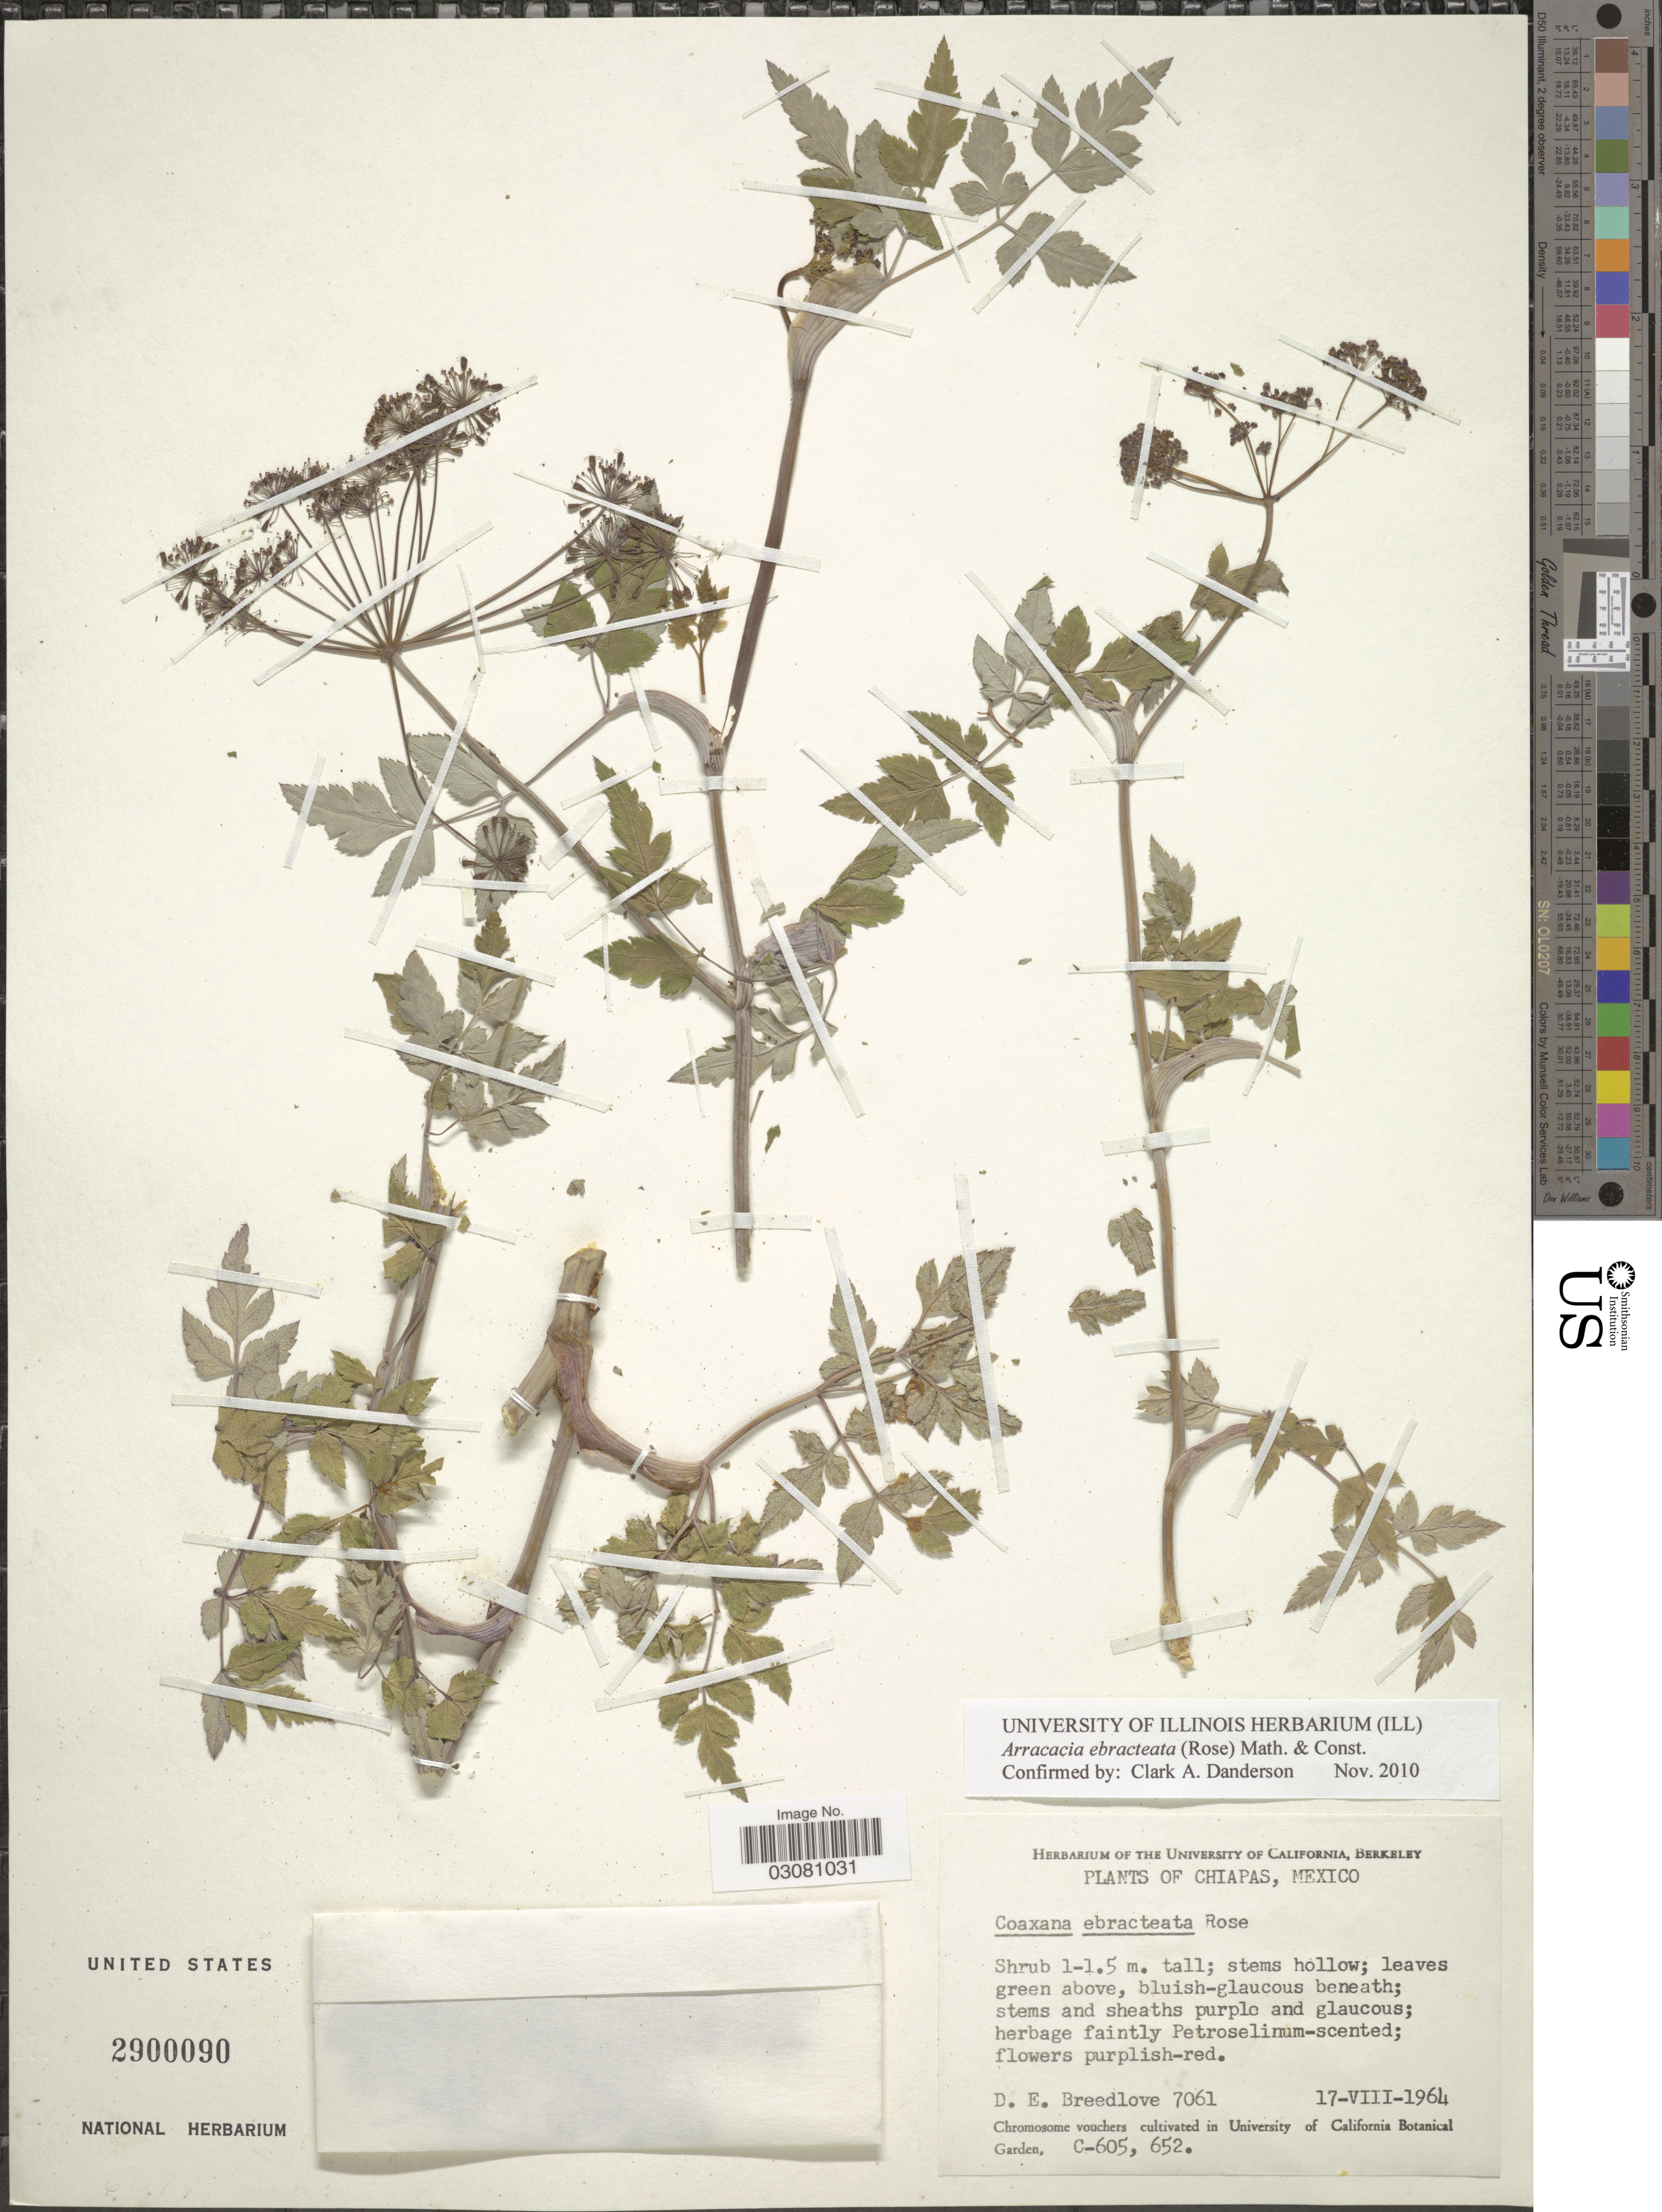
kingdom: Plantae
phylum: Tracheophyta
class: Magnoliopsida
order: Apiales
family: Apiaceae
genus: Arracacia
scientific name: Arracacia ebracteata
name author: (Rose) Mathias & Constance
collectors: D. E. Breedlove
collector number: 7061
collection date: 1964-08-17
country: Mexico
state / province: Chiapas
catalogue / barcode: US 2900090